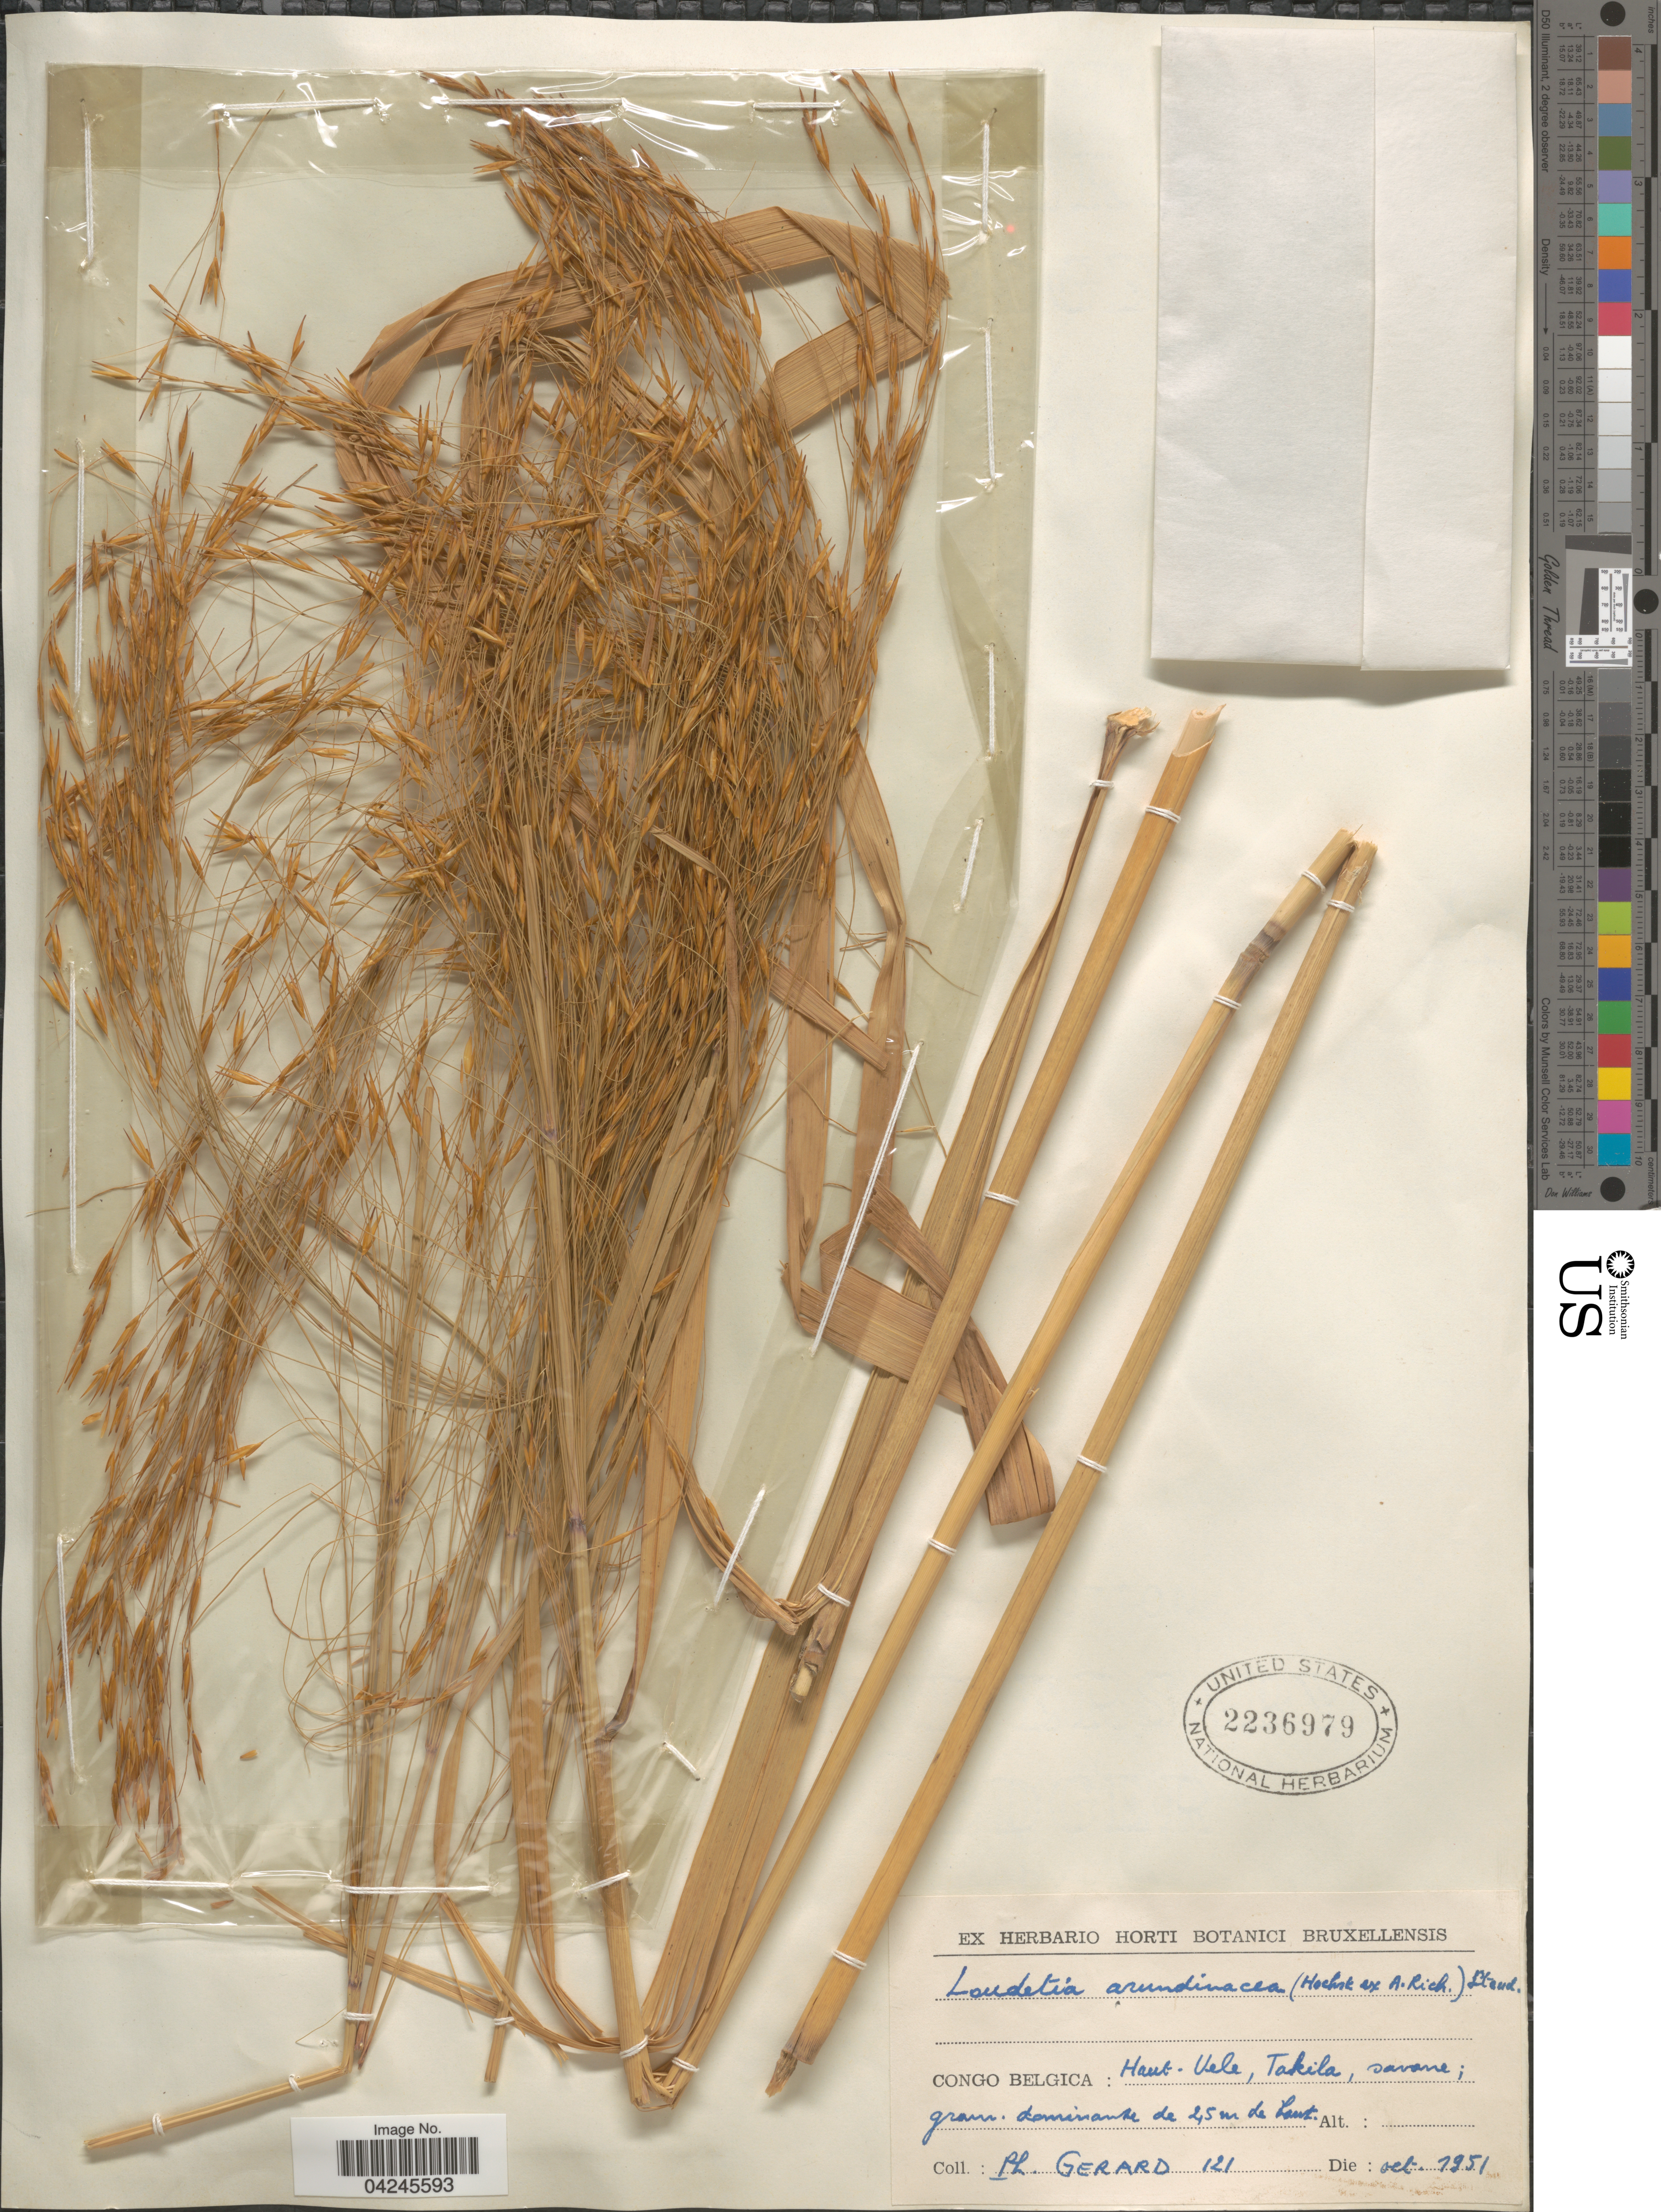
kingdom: Plantae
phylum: Tracheophyta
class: Liliopsida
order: Poales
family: Poaceae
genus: Loudetia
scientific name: Loudetia arundinacea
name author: (Hochst. ex A. Rich.) Steud.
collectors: P. Gerard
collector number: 121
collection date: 1951-10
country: Congo, Democratic Republic of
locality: Congo Belgica: Haut-Vele, Takila.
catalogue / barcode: US 2236979